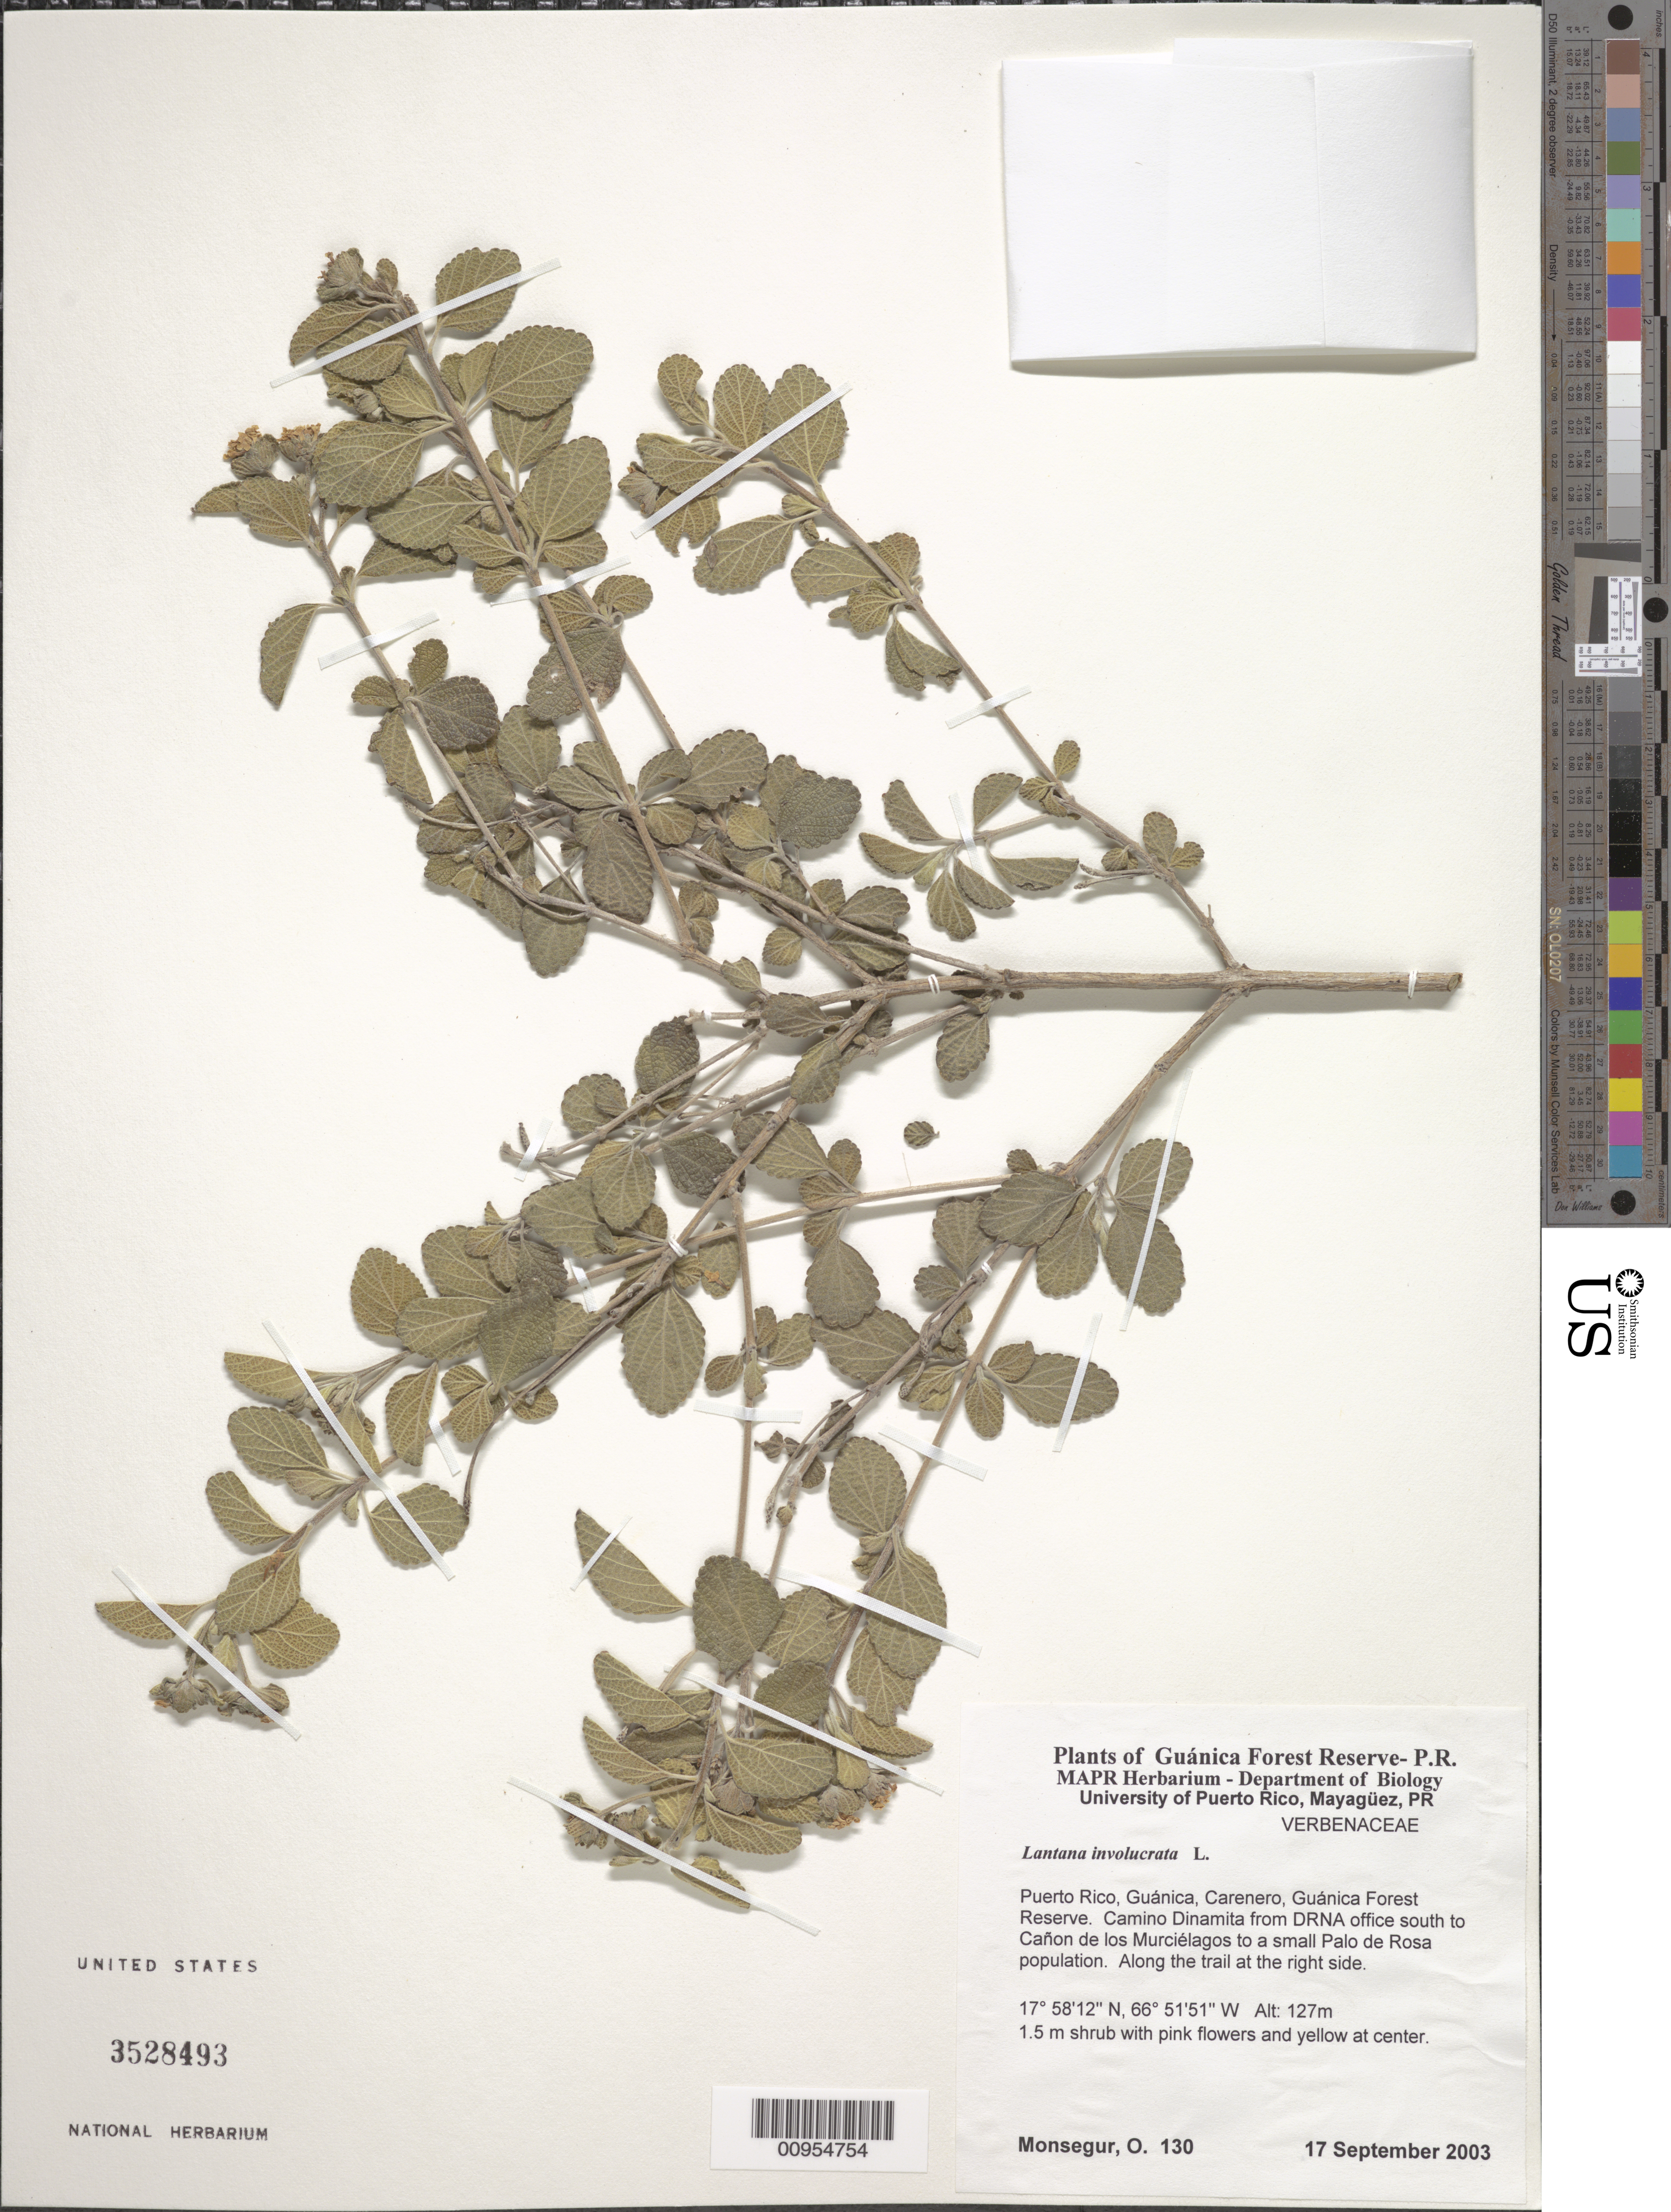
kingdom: Plantae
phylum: Tracheophyta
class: Magnoliopsida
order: Lamiales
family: Verbenaceae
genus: Lantana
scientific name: Lantana involucrata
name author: L.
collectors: O. Monsegur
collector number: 130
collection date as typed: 17 Sep 2003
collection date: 2003-09-17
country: Puerto Rico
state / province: Guánica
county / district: Carenero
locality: Guánica Forest Reserve. Camino Dinamita from DRNA office south to Cañon de los Murciélagos to a small Palo de Rosa population. Along the trail at the right side.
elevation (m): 127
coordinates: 17.58123, 66.51512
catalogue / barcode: US 3528493